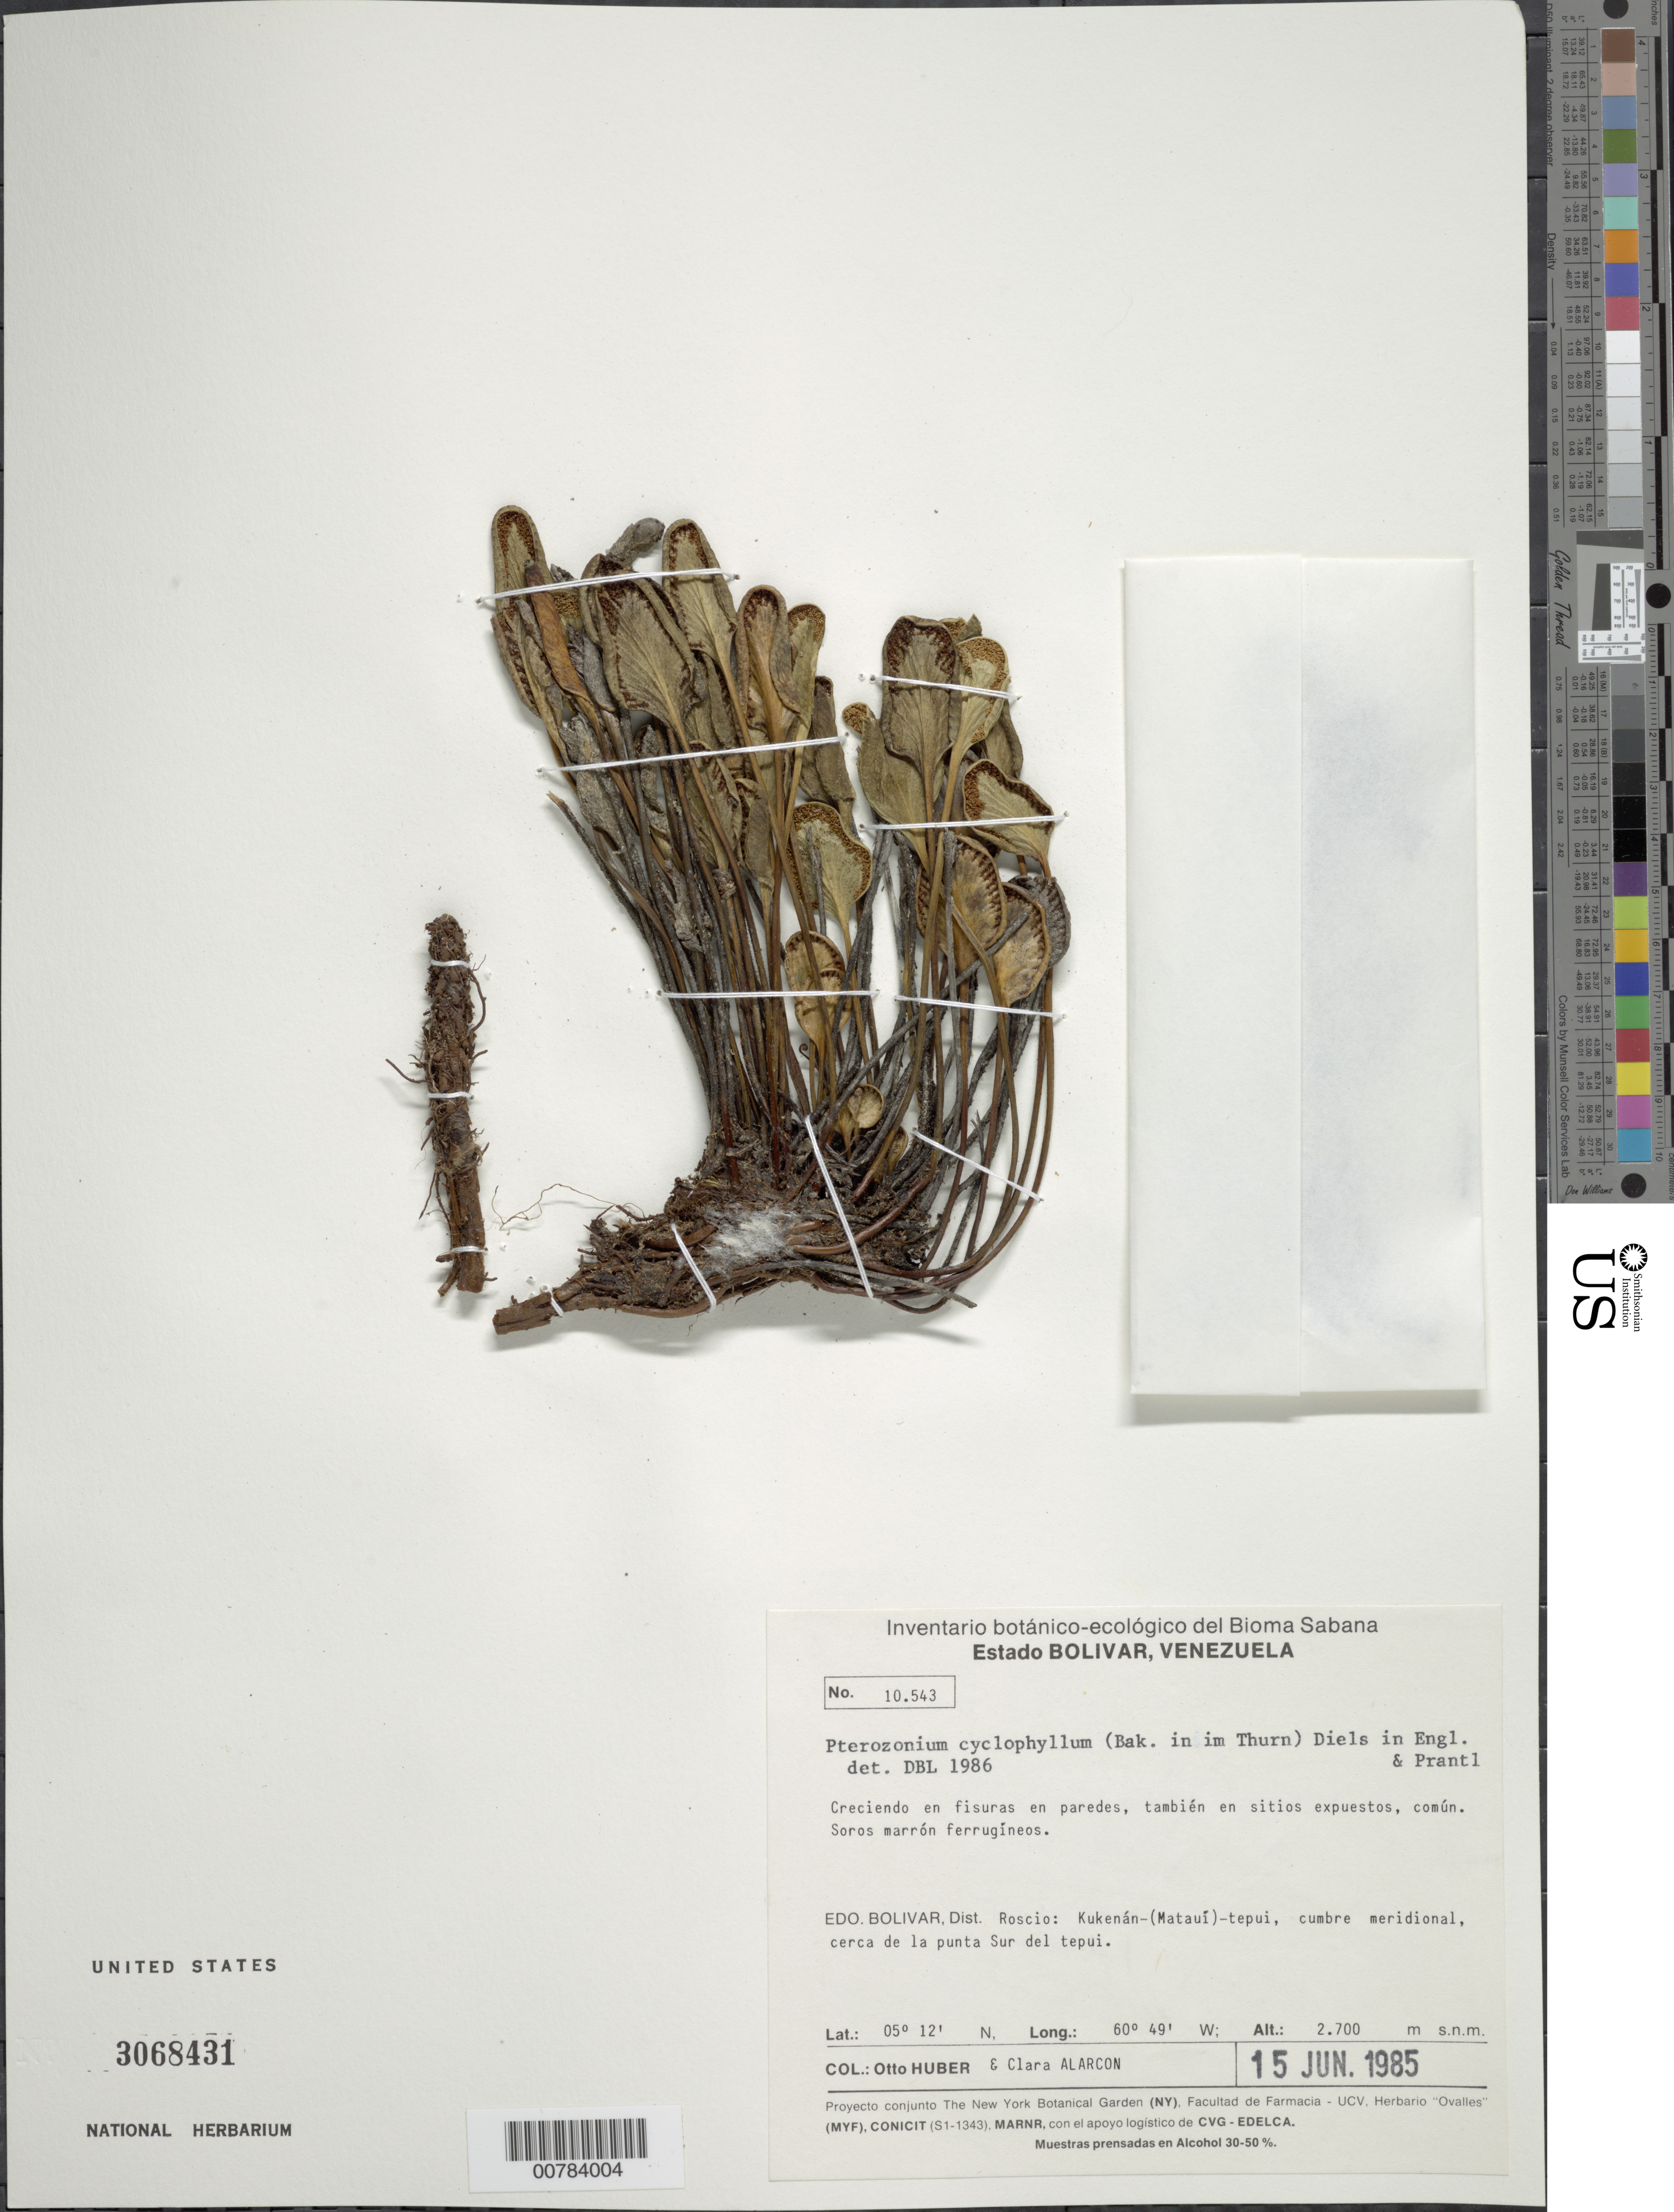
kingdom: Plantae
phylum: Tracheophyta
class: Polypodiopsida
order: Polypodiales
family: Pteridaceae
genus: Pterozonium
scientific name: Pterozonium cyclophyllum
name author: (Baker) Diels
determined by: Lellinger, David B., (BOT), Smithsonian Institution - National Museum of Natural History (UNITED STATES)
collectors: O. Huber & C. Alarcon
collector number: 10543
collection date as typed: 15-Jun-85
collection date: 1985-06-15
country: Venezuela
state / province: Bolívar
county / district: Roscio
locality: Kukenán-(Matauí)-tepuí, cumbe meridional, cerca del la punta Sur del tepuí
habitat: Fisuras en paredes, tabien en sitios expuestos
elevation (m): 2700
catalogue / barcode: US 3068431